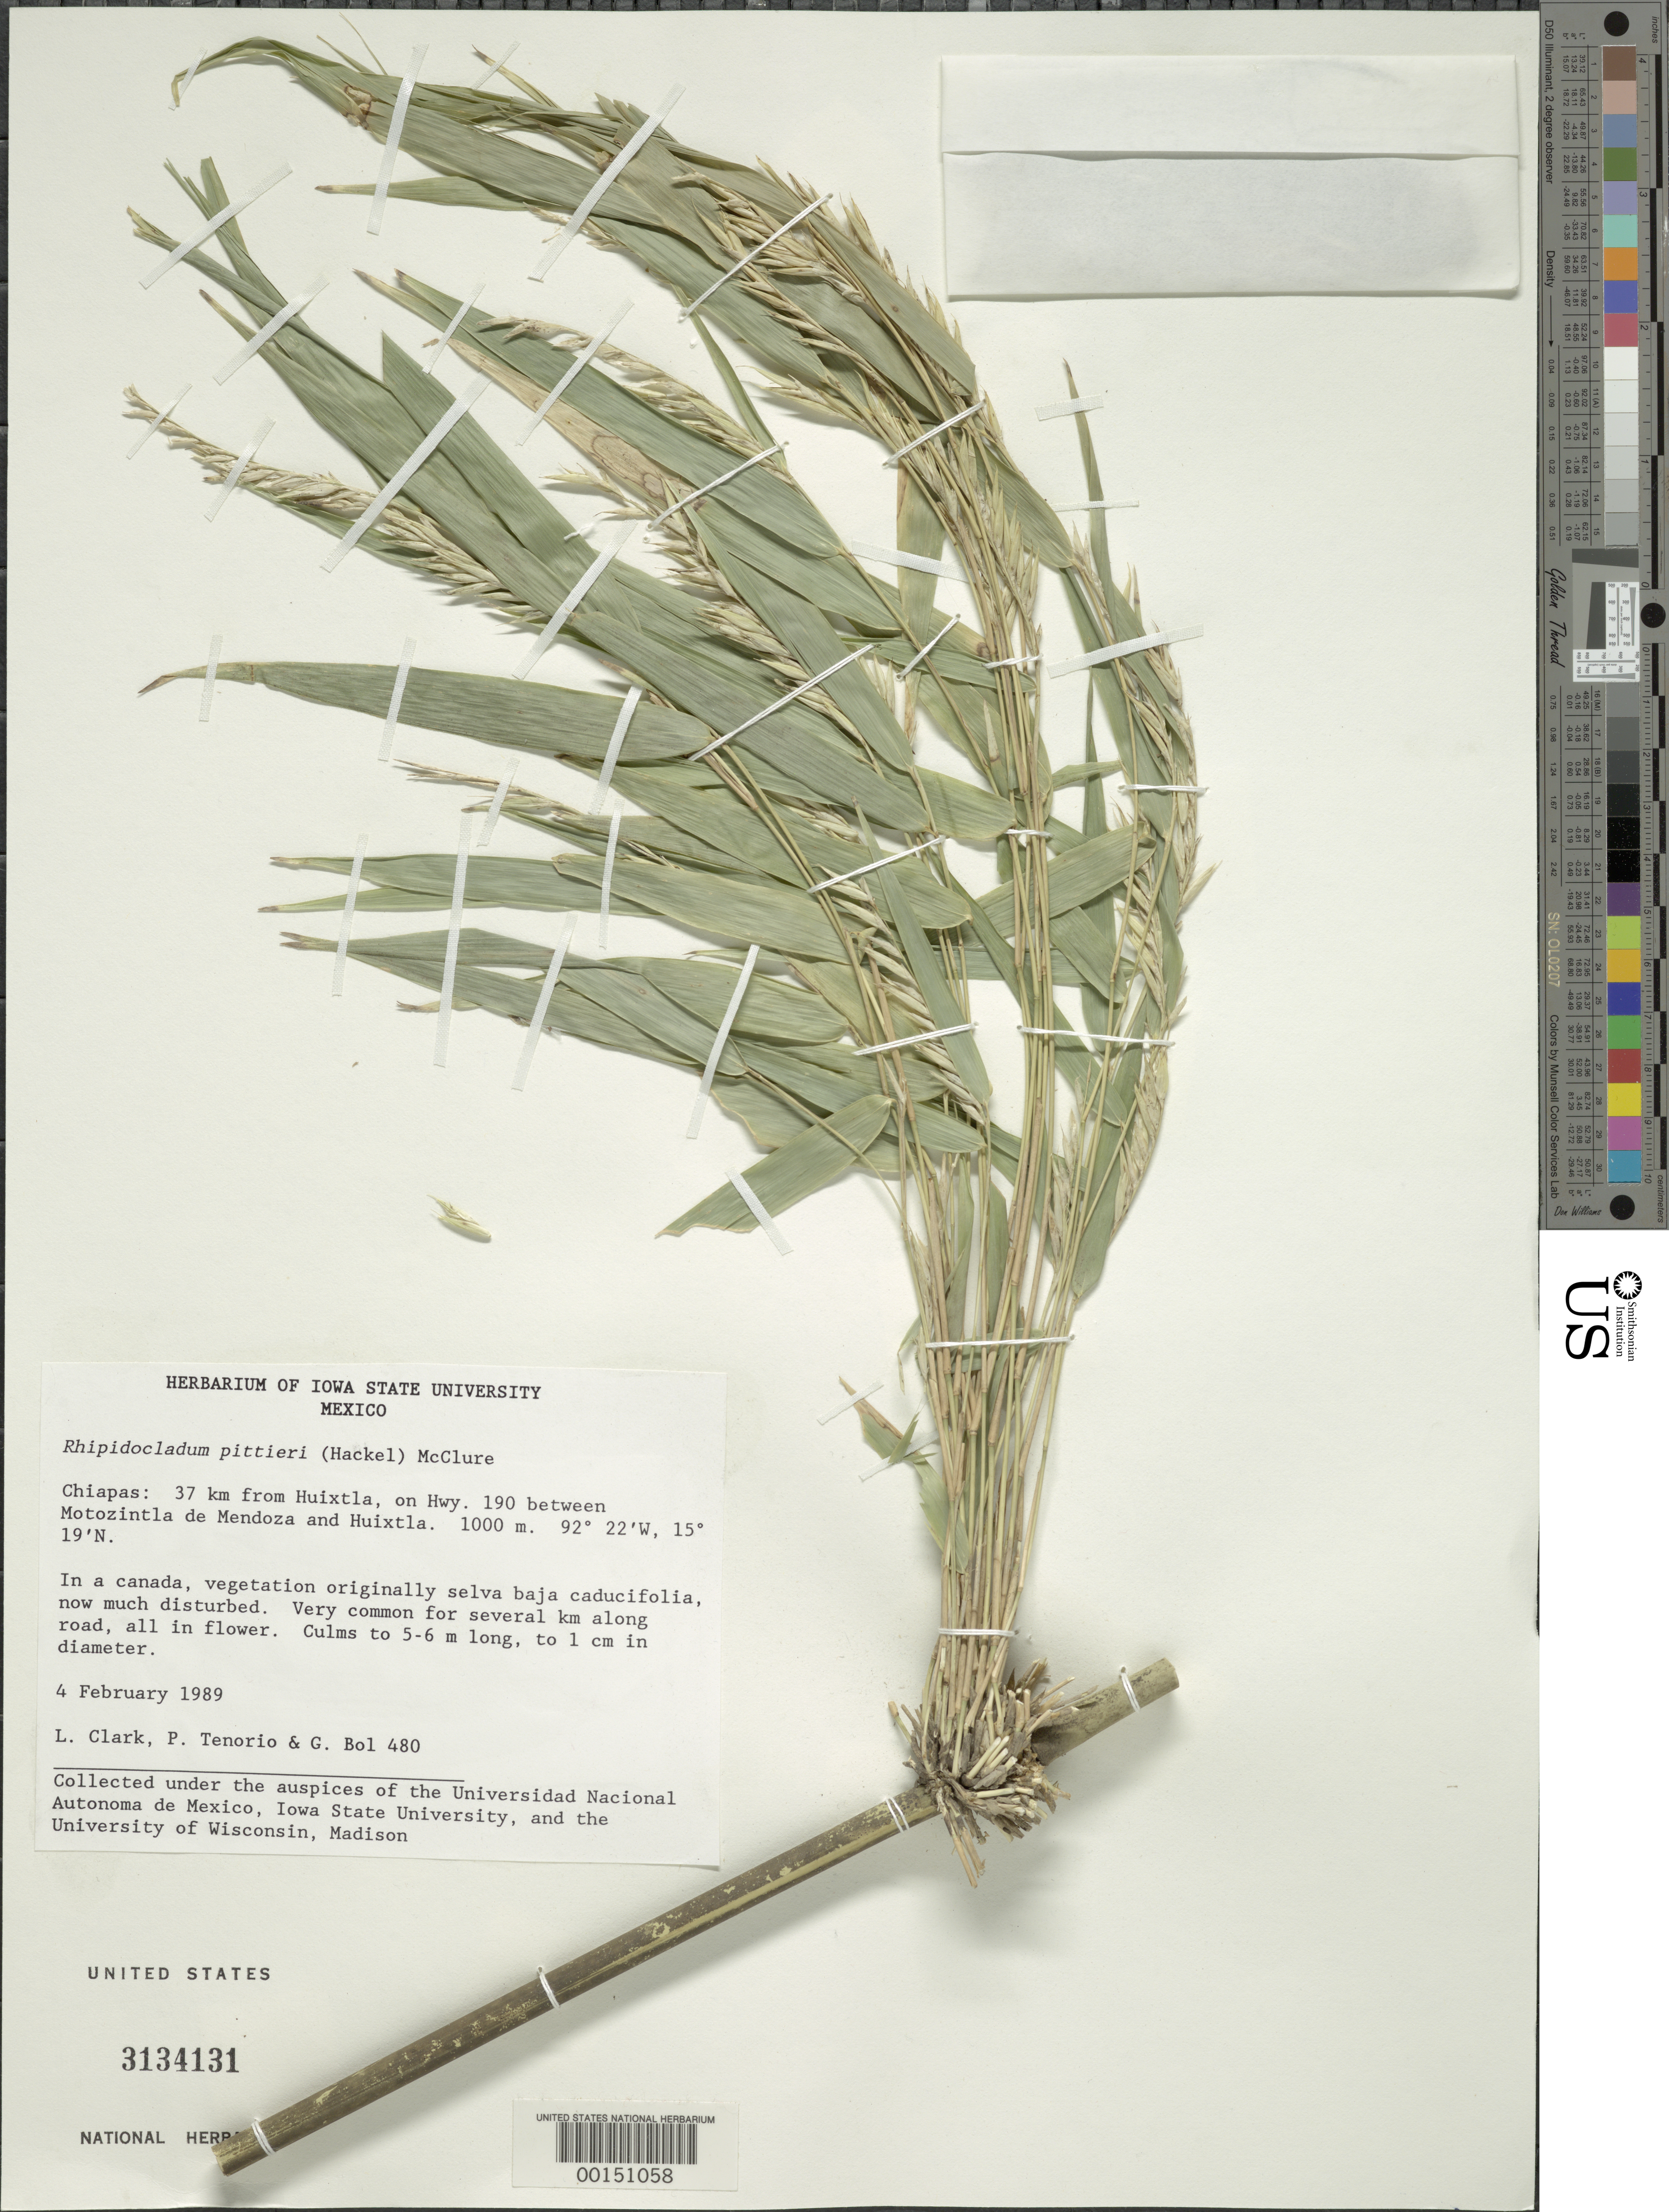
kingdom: Plantae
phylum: Tracheophyta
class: Liliopsida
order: Poales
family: Poaceae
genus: Rhipidocladum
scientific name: Rhipidocladum pittieri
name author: (J. Hack.) McClure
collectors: L. G. Clark, P. Tenorio L. & G. Bol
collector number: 480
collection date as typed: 04 Feb 1989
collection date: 1989-02-04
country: Mexico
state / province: Chiapas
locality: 37 km from Huixtla, on hwy 190 between Motozintla de Mendoza and Huixtla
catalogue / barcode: US 3134131